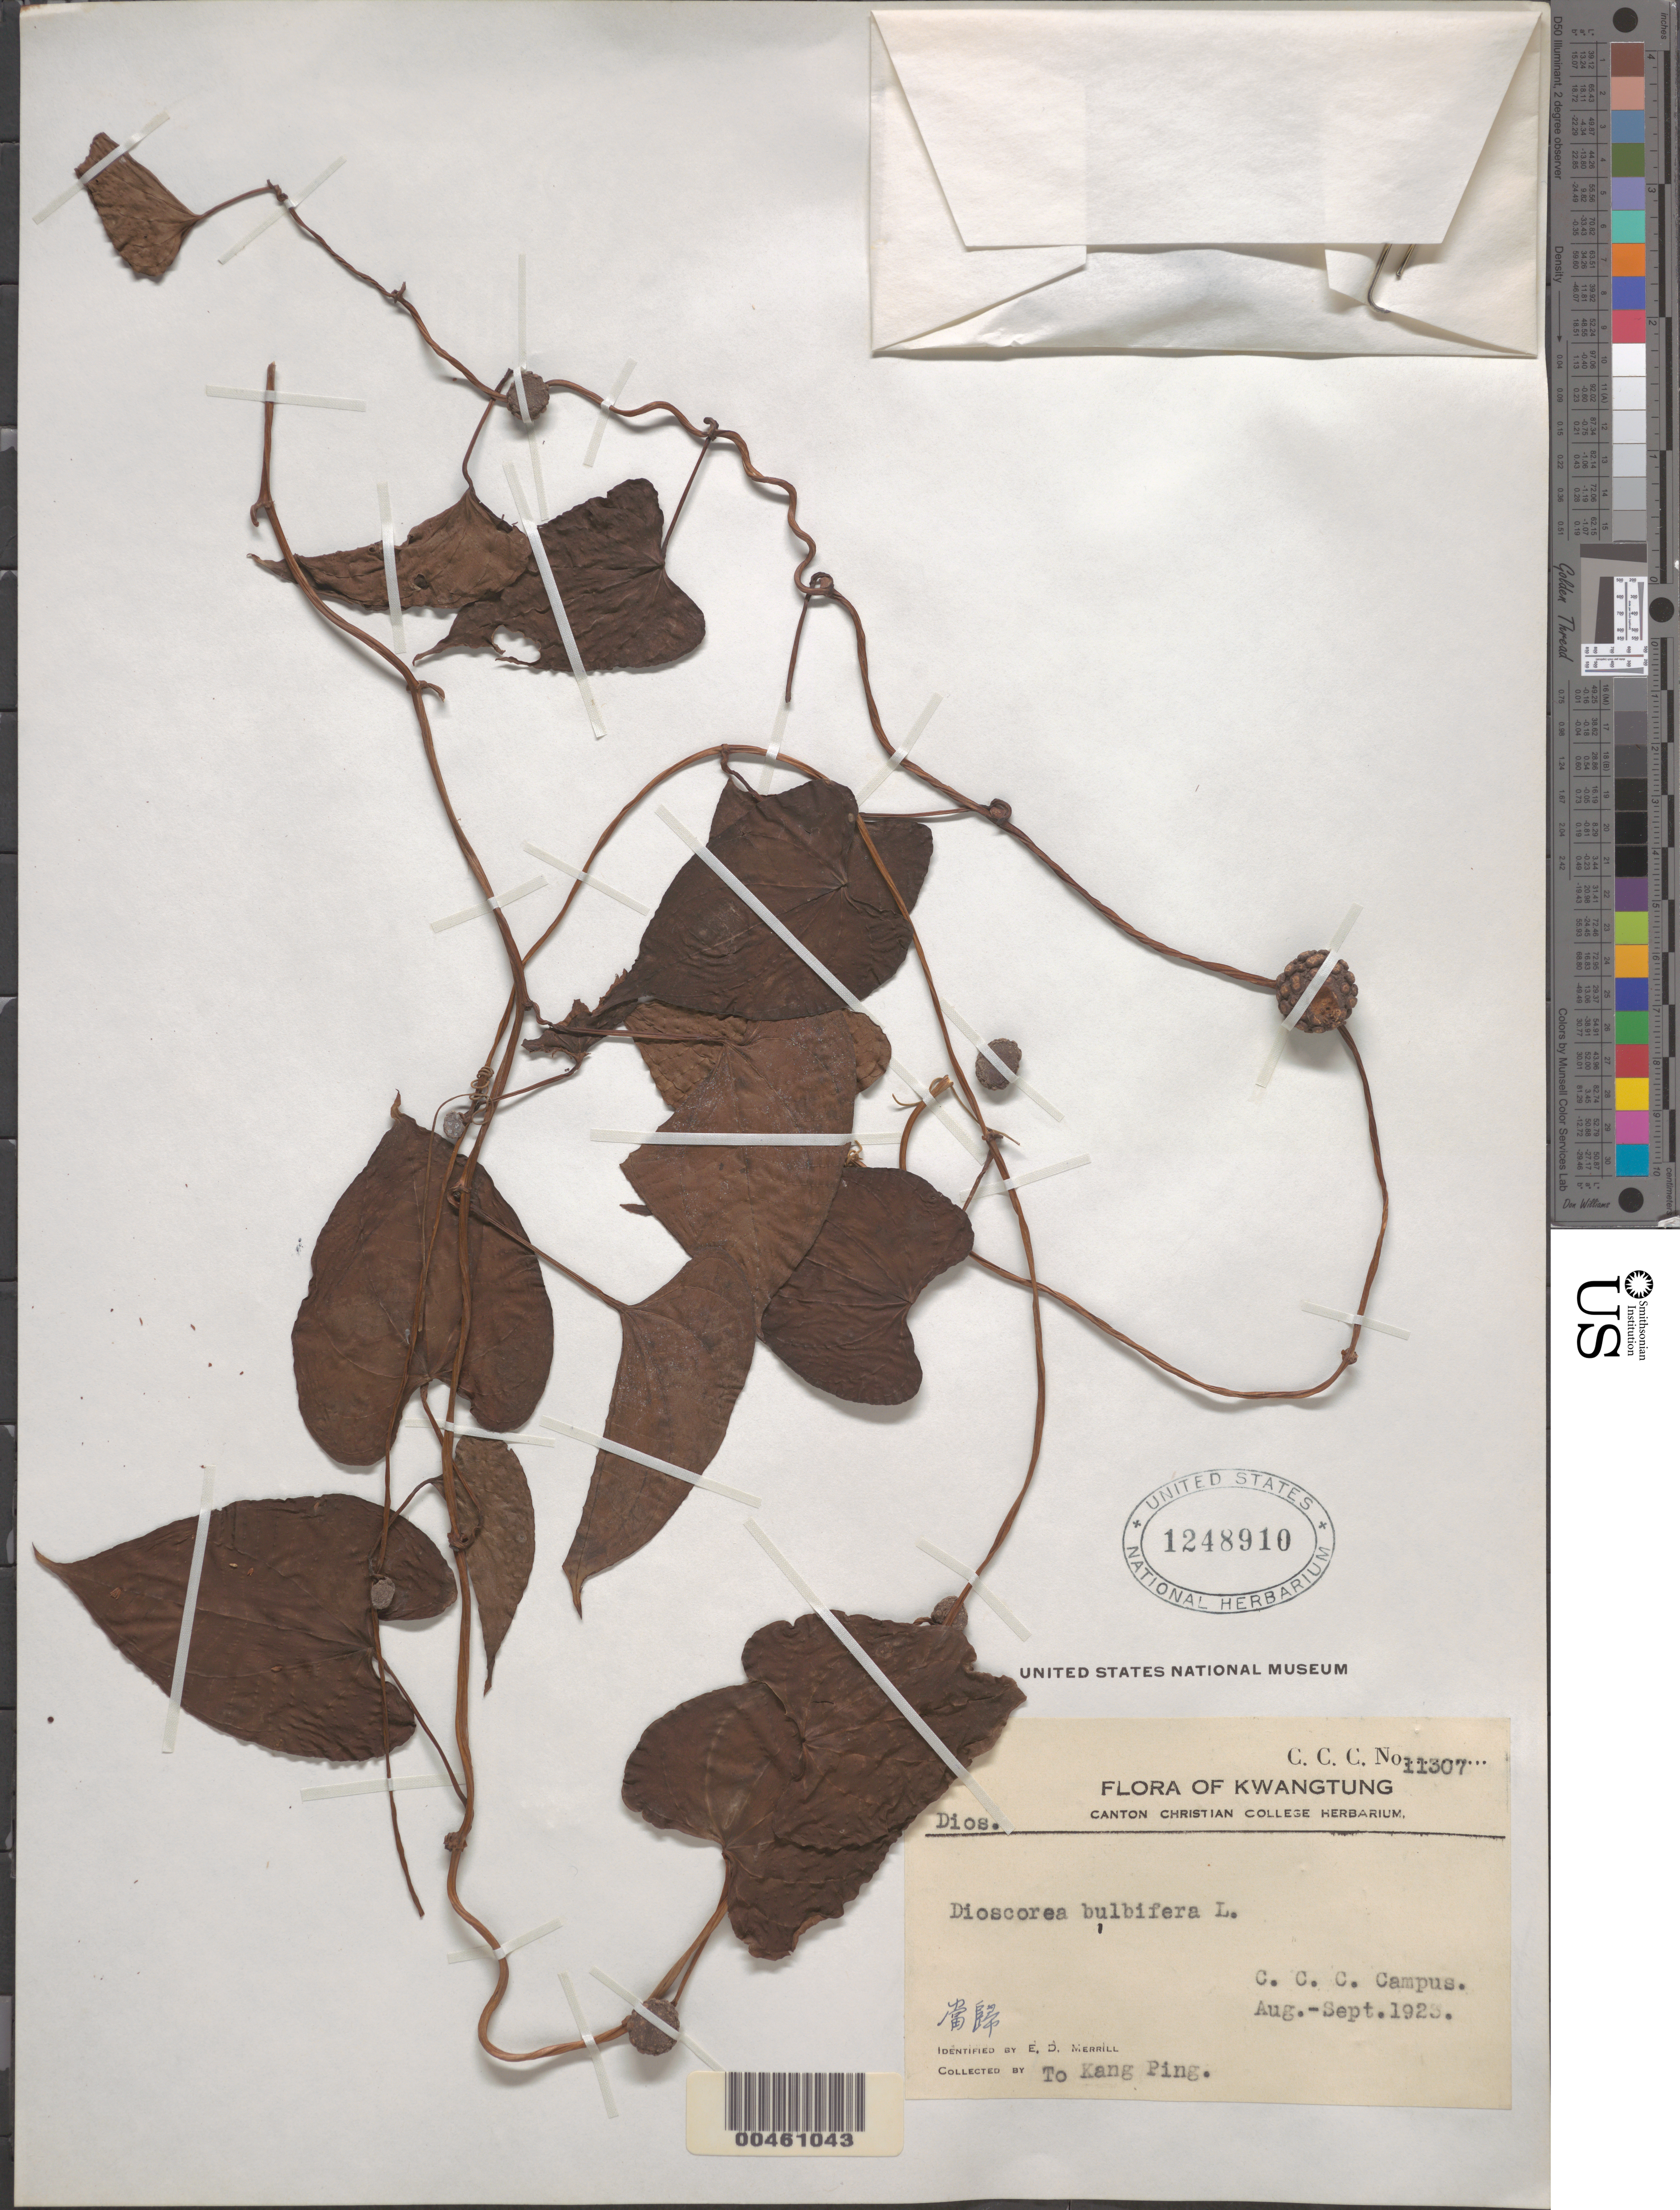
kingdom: Plantae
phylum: Tracheophyta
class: Liliopsida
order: Dioscoreales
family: Dioscoreaceae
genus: Dioscorea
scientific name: Dioscorea bulbifera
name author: L.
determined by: Merrill, Elmer D.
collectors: Kang Peng To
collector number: Herb. No. 11307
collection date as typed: Aug 1923 to -- Sep 1923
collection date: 1923-08/1923-09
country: China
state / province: Guangdong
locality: CCC Camp (Campus?)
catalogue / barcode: US 1248910